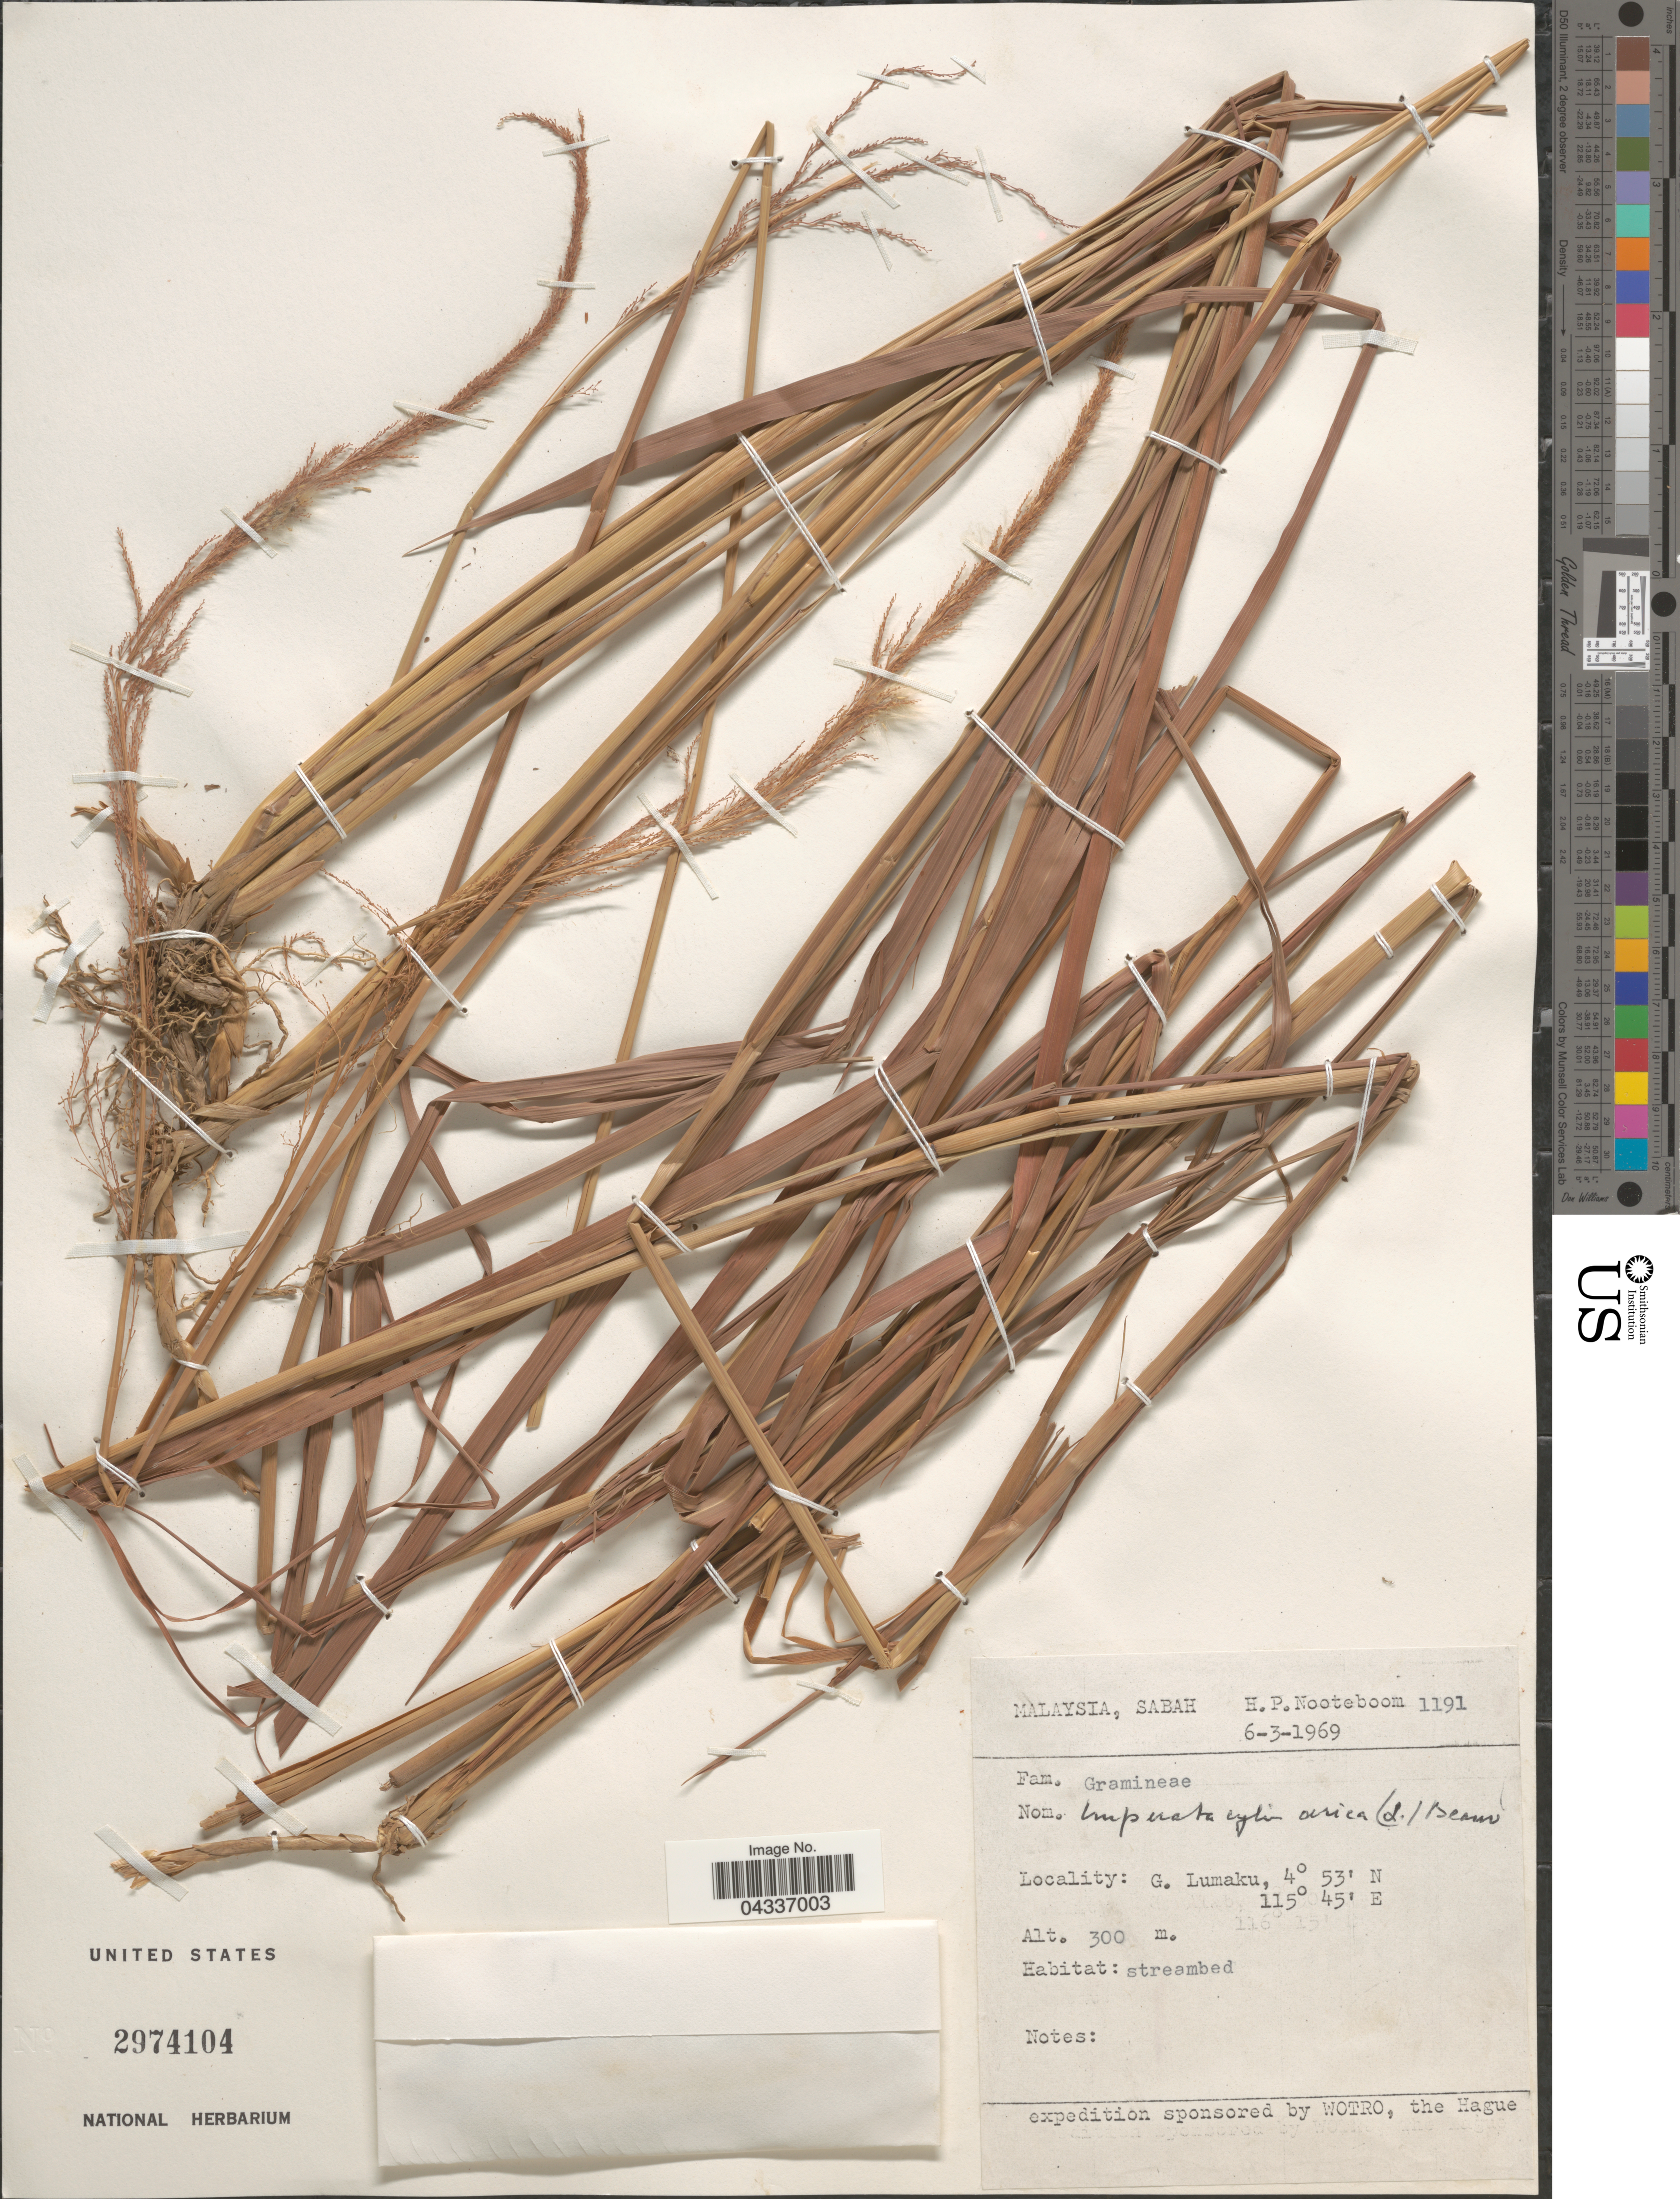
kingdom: Plantae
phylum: Tracheophyta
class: Liliopsida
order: Poales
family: Poaceae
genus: Imperata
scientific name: Imperata cylindrica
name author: (L.) P. Beauv.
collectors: H. P. Nooteboom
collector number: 1191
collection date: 1969-03-06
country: Malaysia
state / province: Sabah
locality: G. Lumaku.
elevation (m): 300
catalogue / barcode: US 2974104